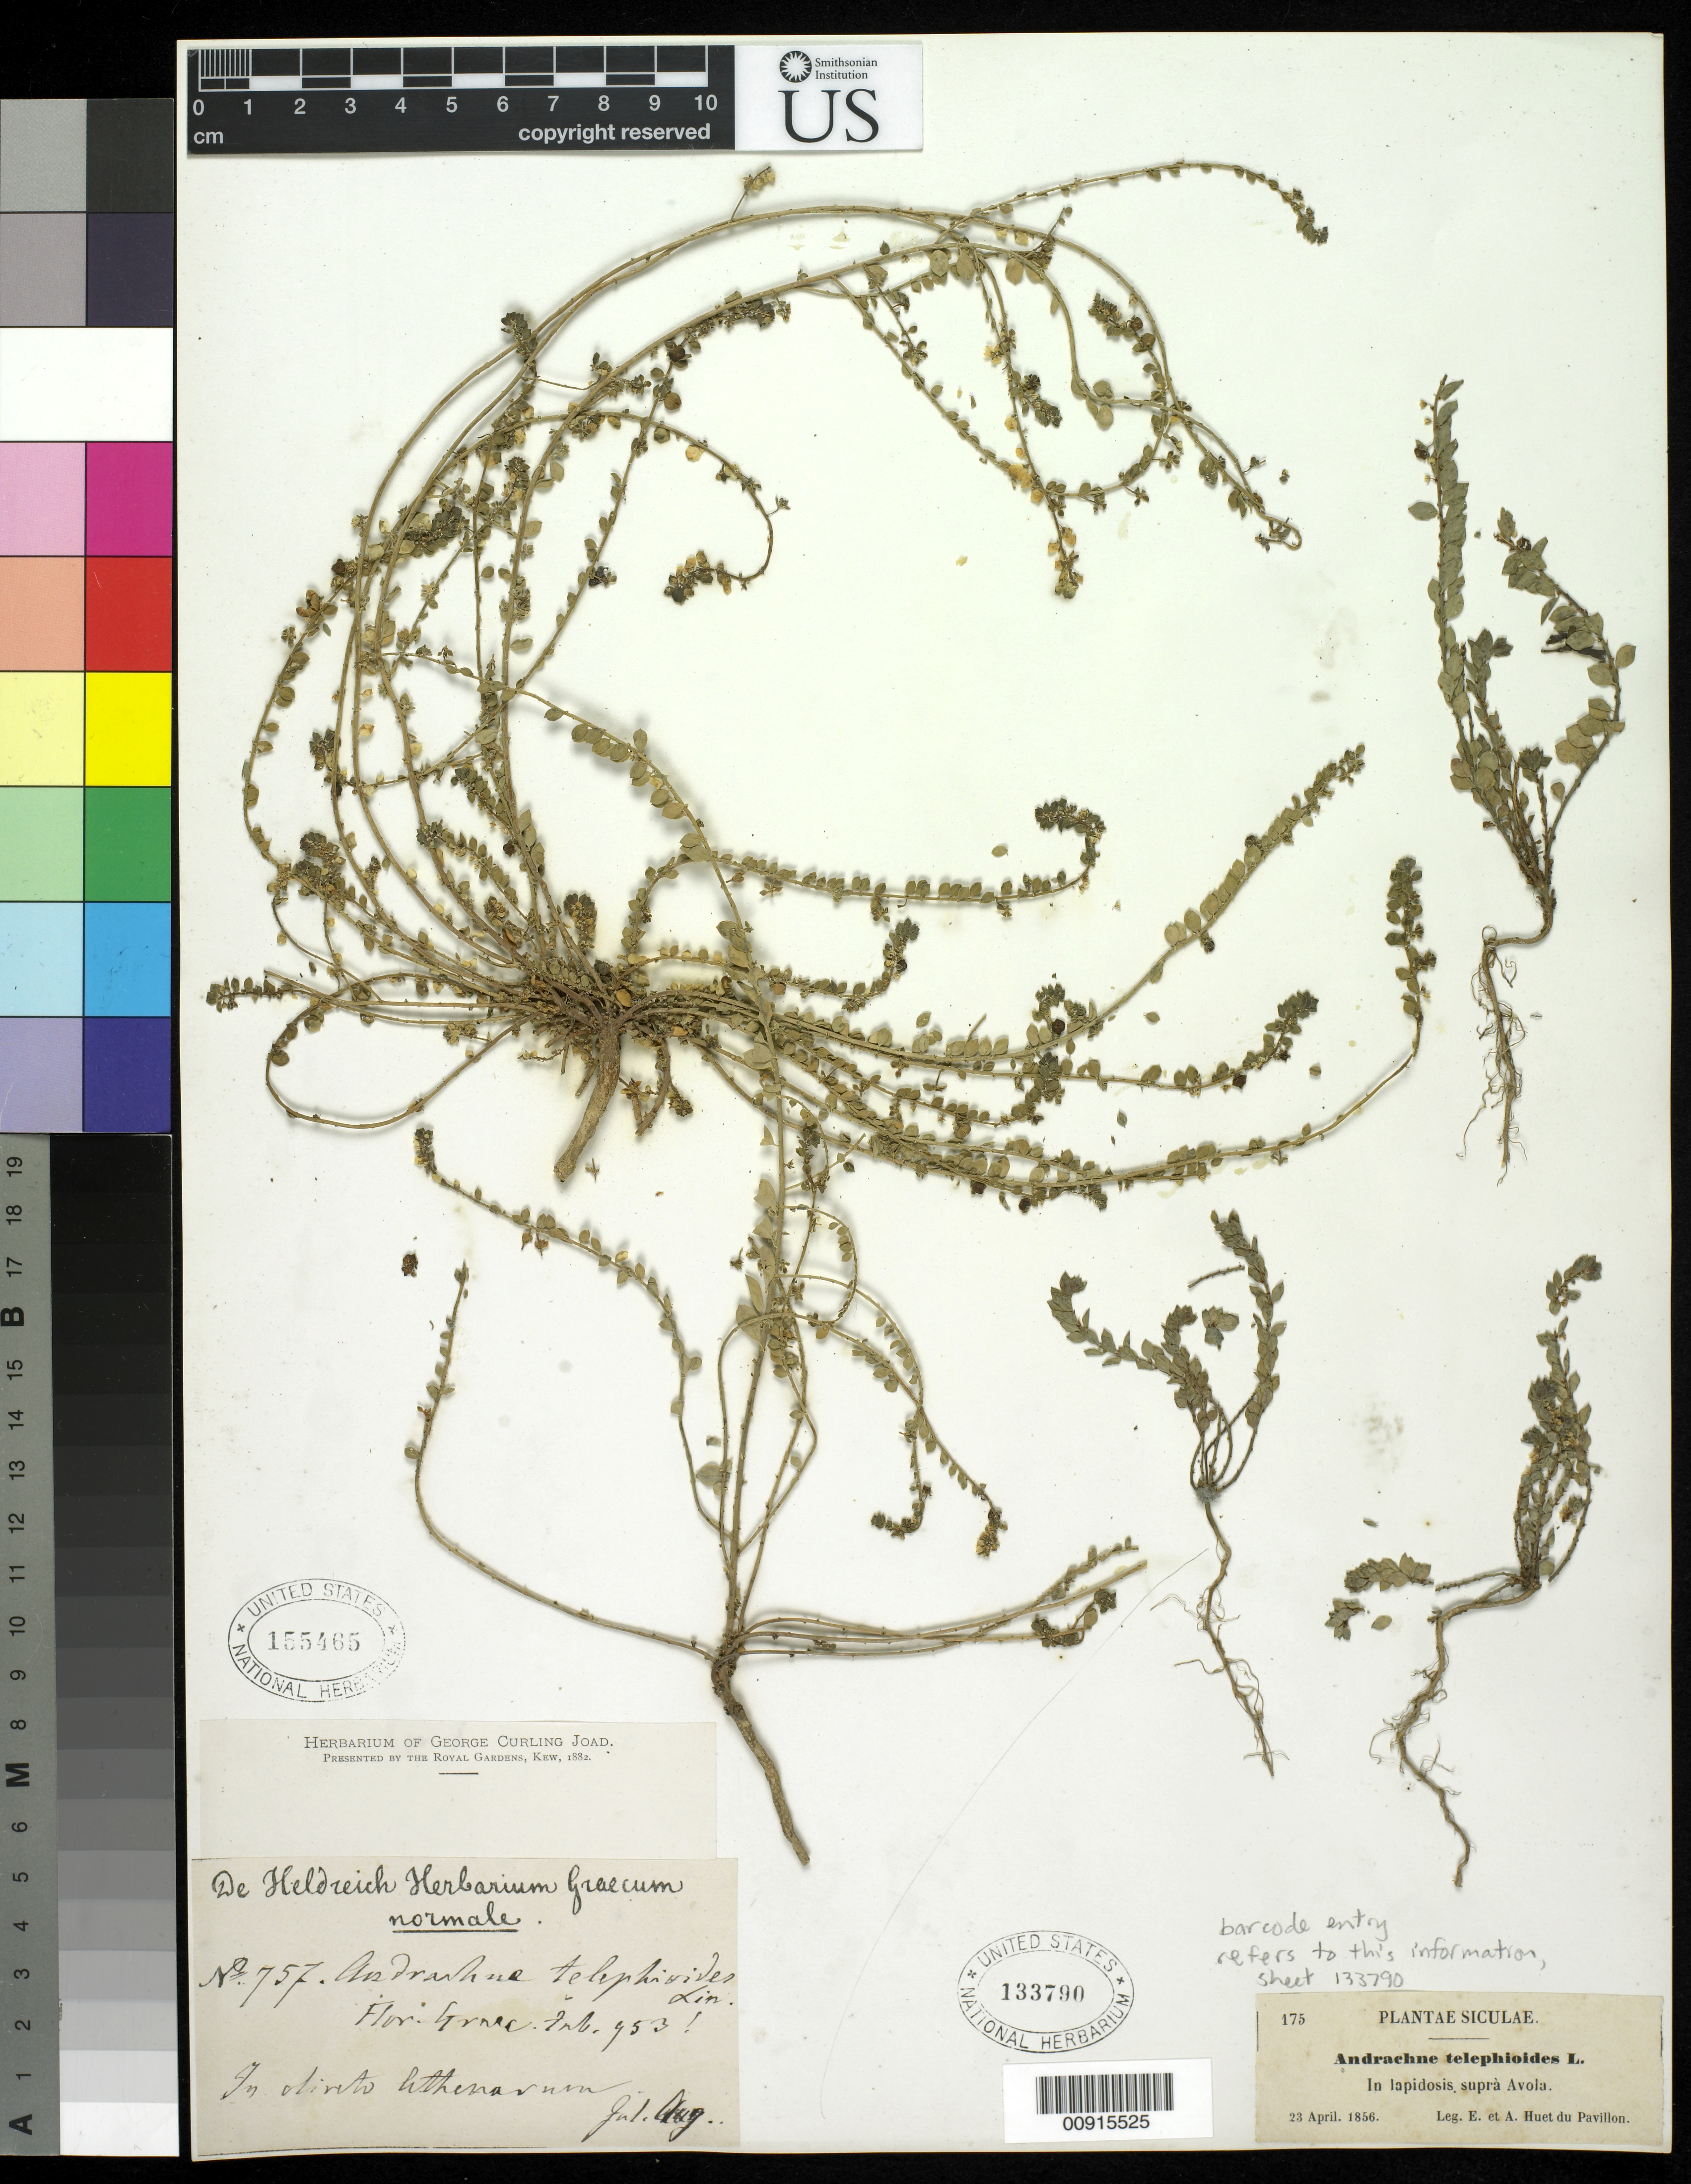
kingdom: Plantae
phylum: Tracheophyta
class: Magnoliopsida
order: Malpighiales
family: Phyllanthaceae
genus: Andrachne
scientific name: Andrachne telephioides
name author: L.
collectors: A. Huet du Pavillon & E. Huet du Pavillon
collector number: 175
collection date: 1856-04-23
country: Italy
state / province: Siciliana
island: Sicily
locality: above Avola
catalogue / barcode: US 133790